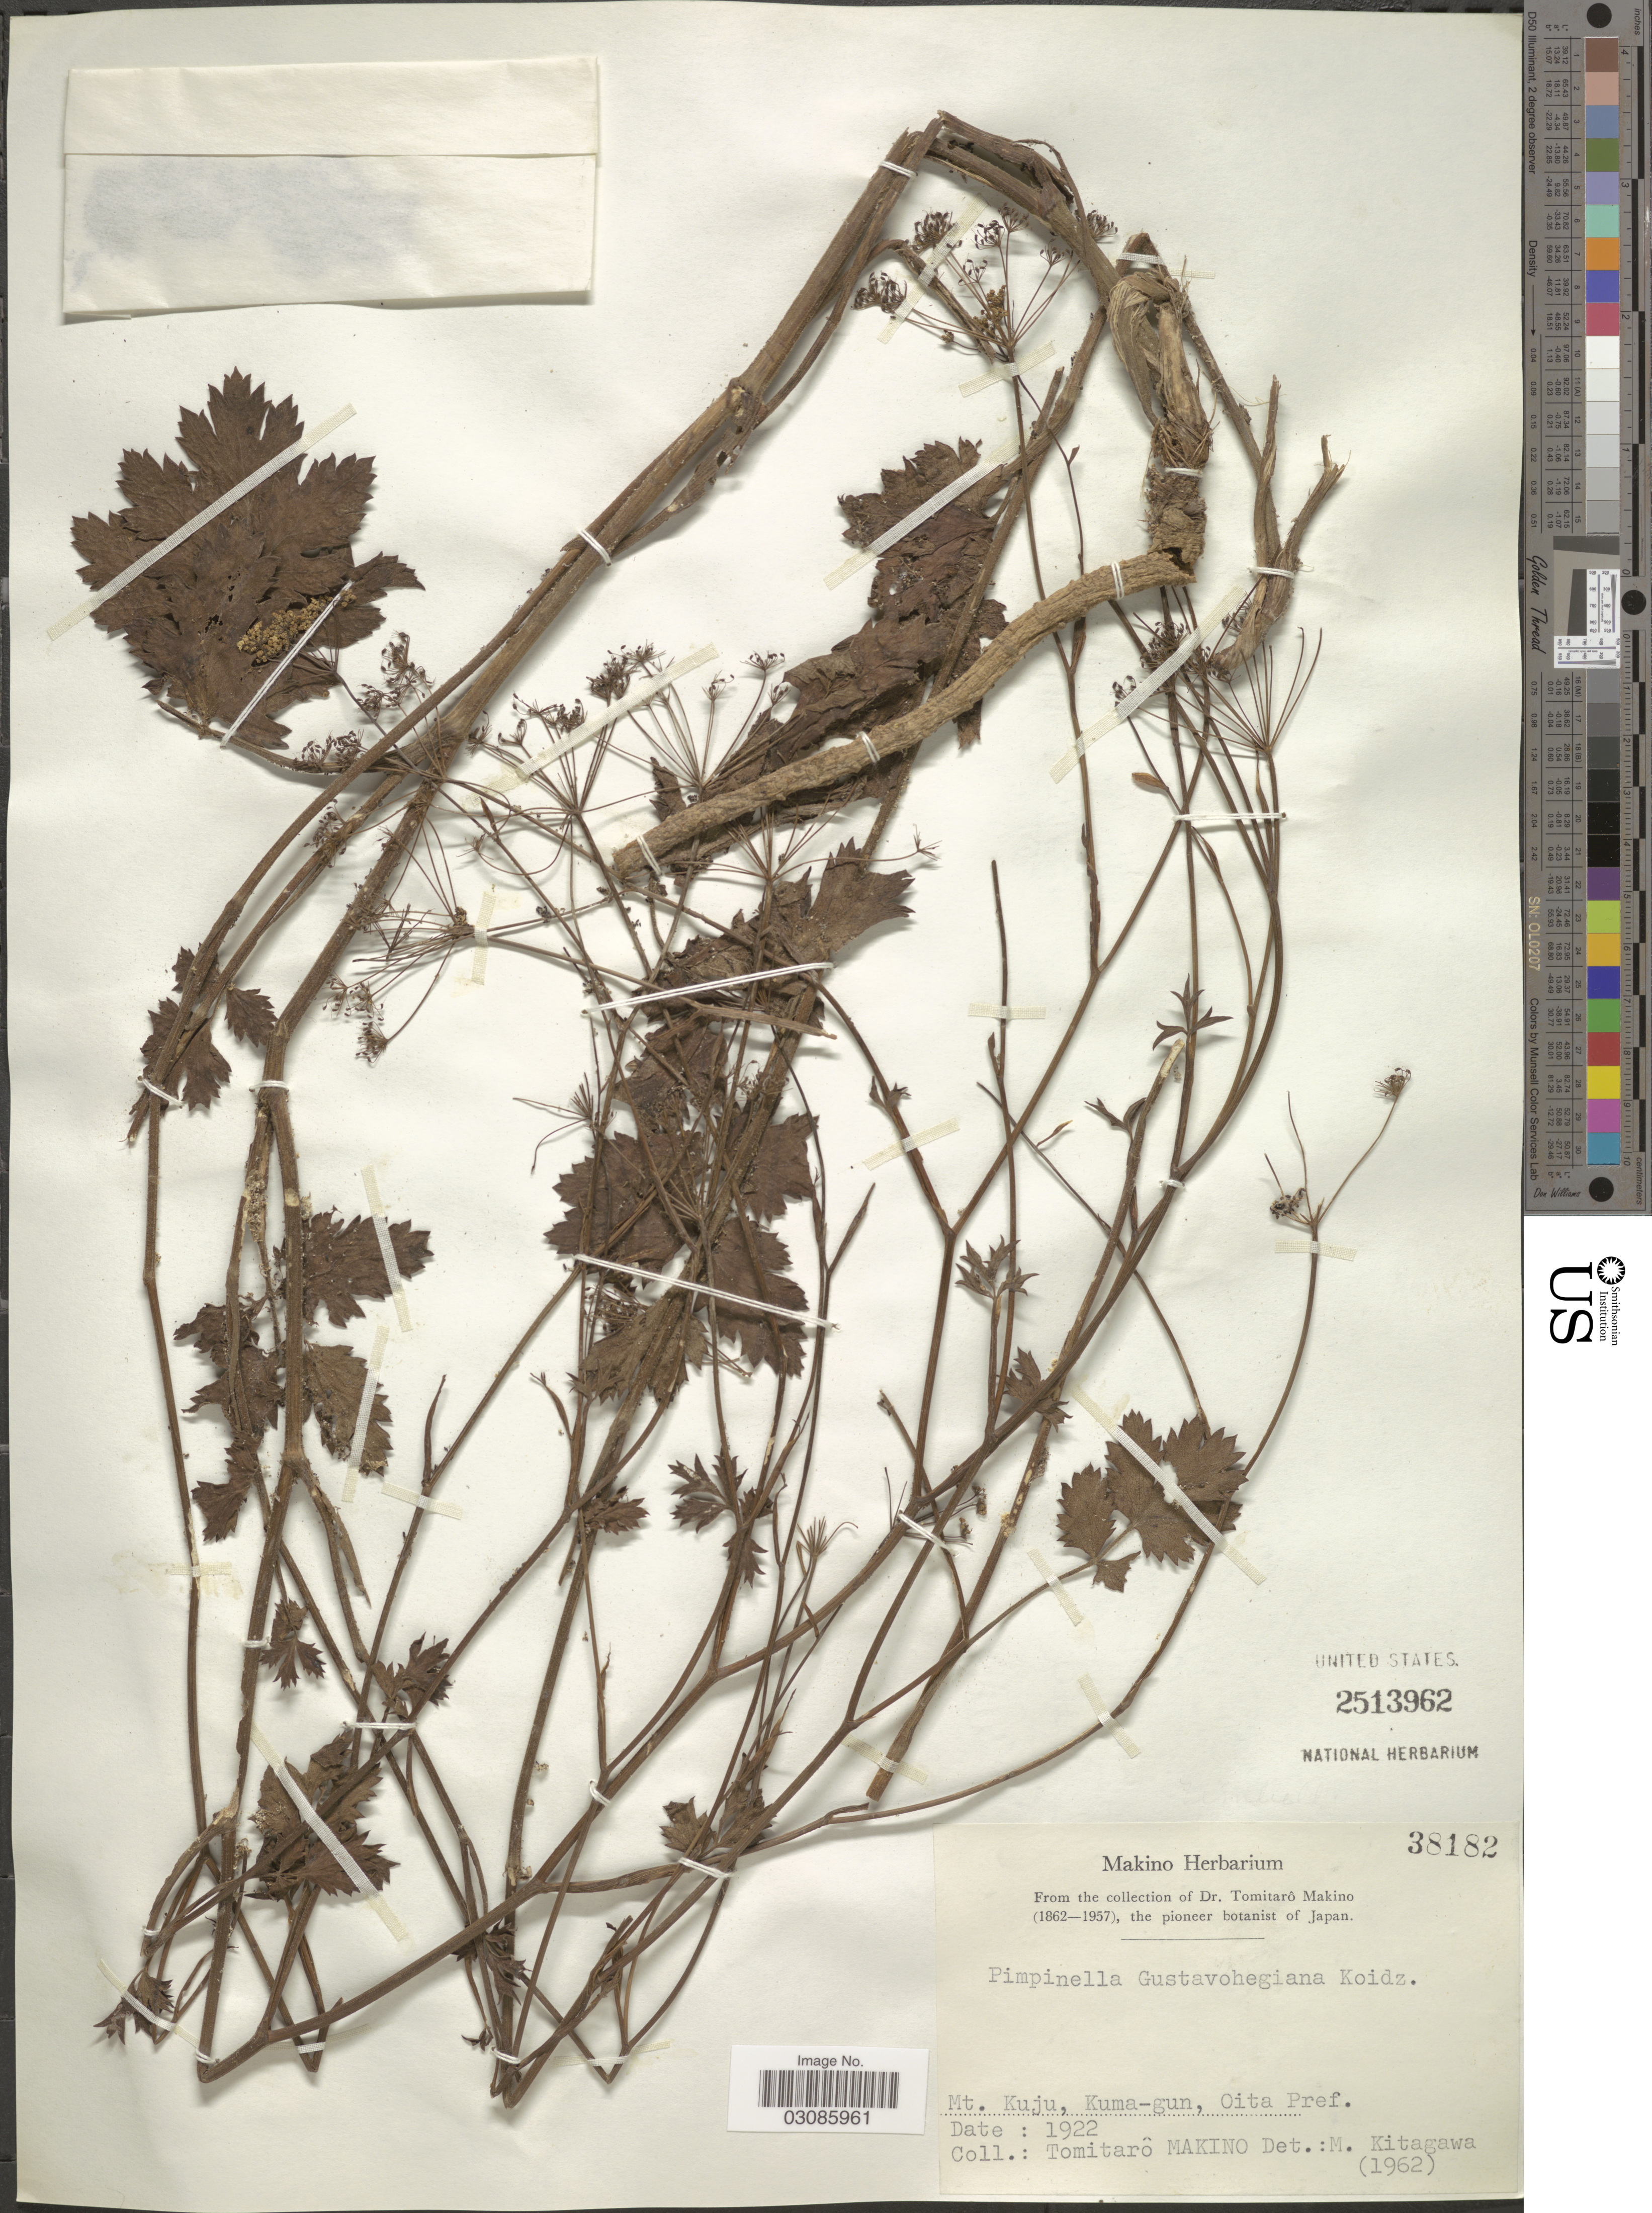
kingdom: Plantae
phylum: Tracheophyta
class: Magnoliopsida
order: Apiales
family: Apiaceae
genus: Pimpinella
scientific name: Pimpinella gustavohegiana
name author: Koidz.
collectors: T. Makino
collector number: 38182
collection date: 1922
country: Japan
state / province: Oita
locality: Mt. Kuju, Kuma-gun, Oita Pref.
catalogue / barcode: US 2513962